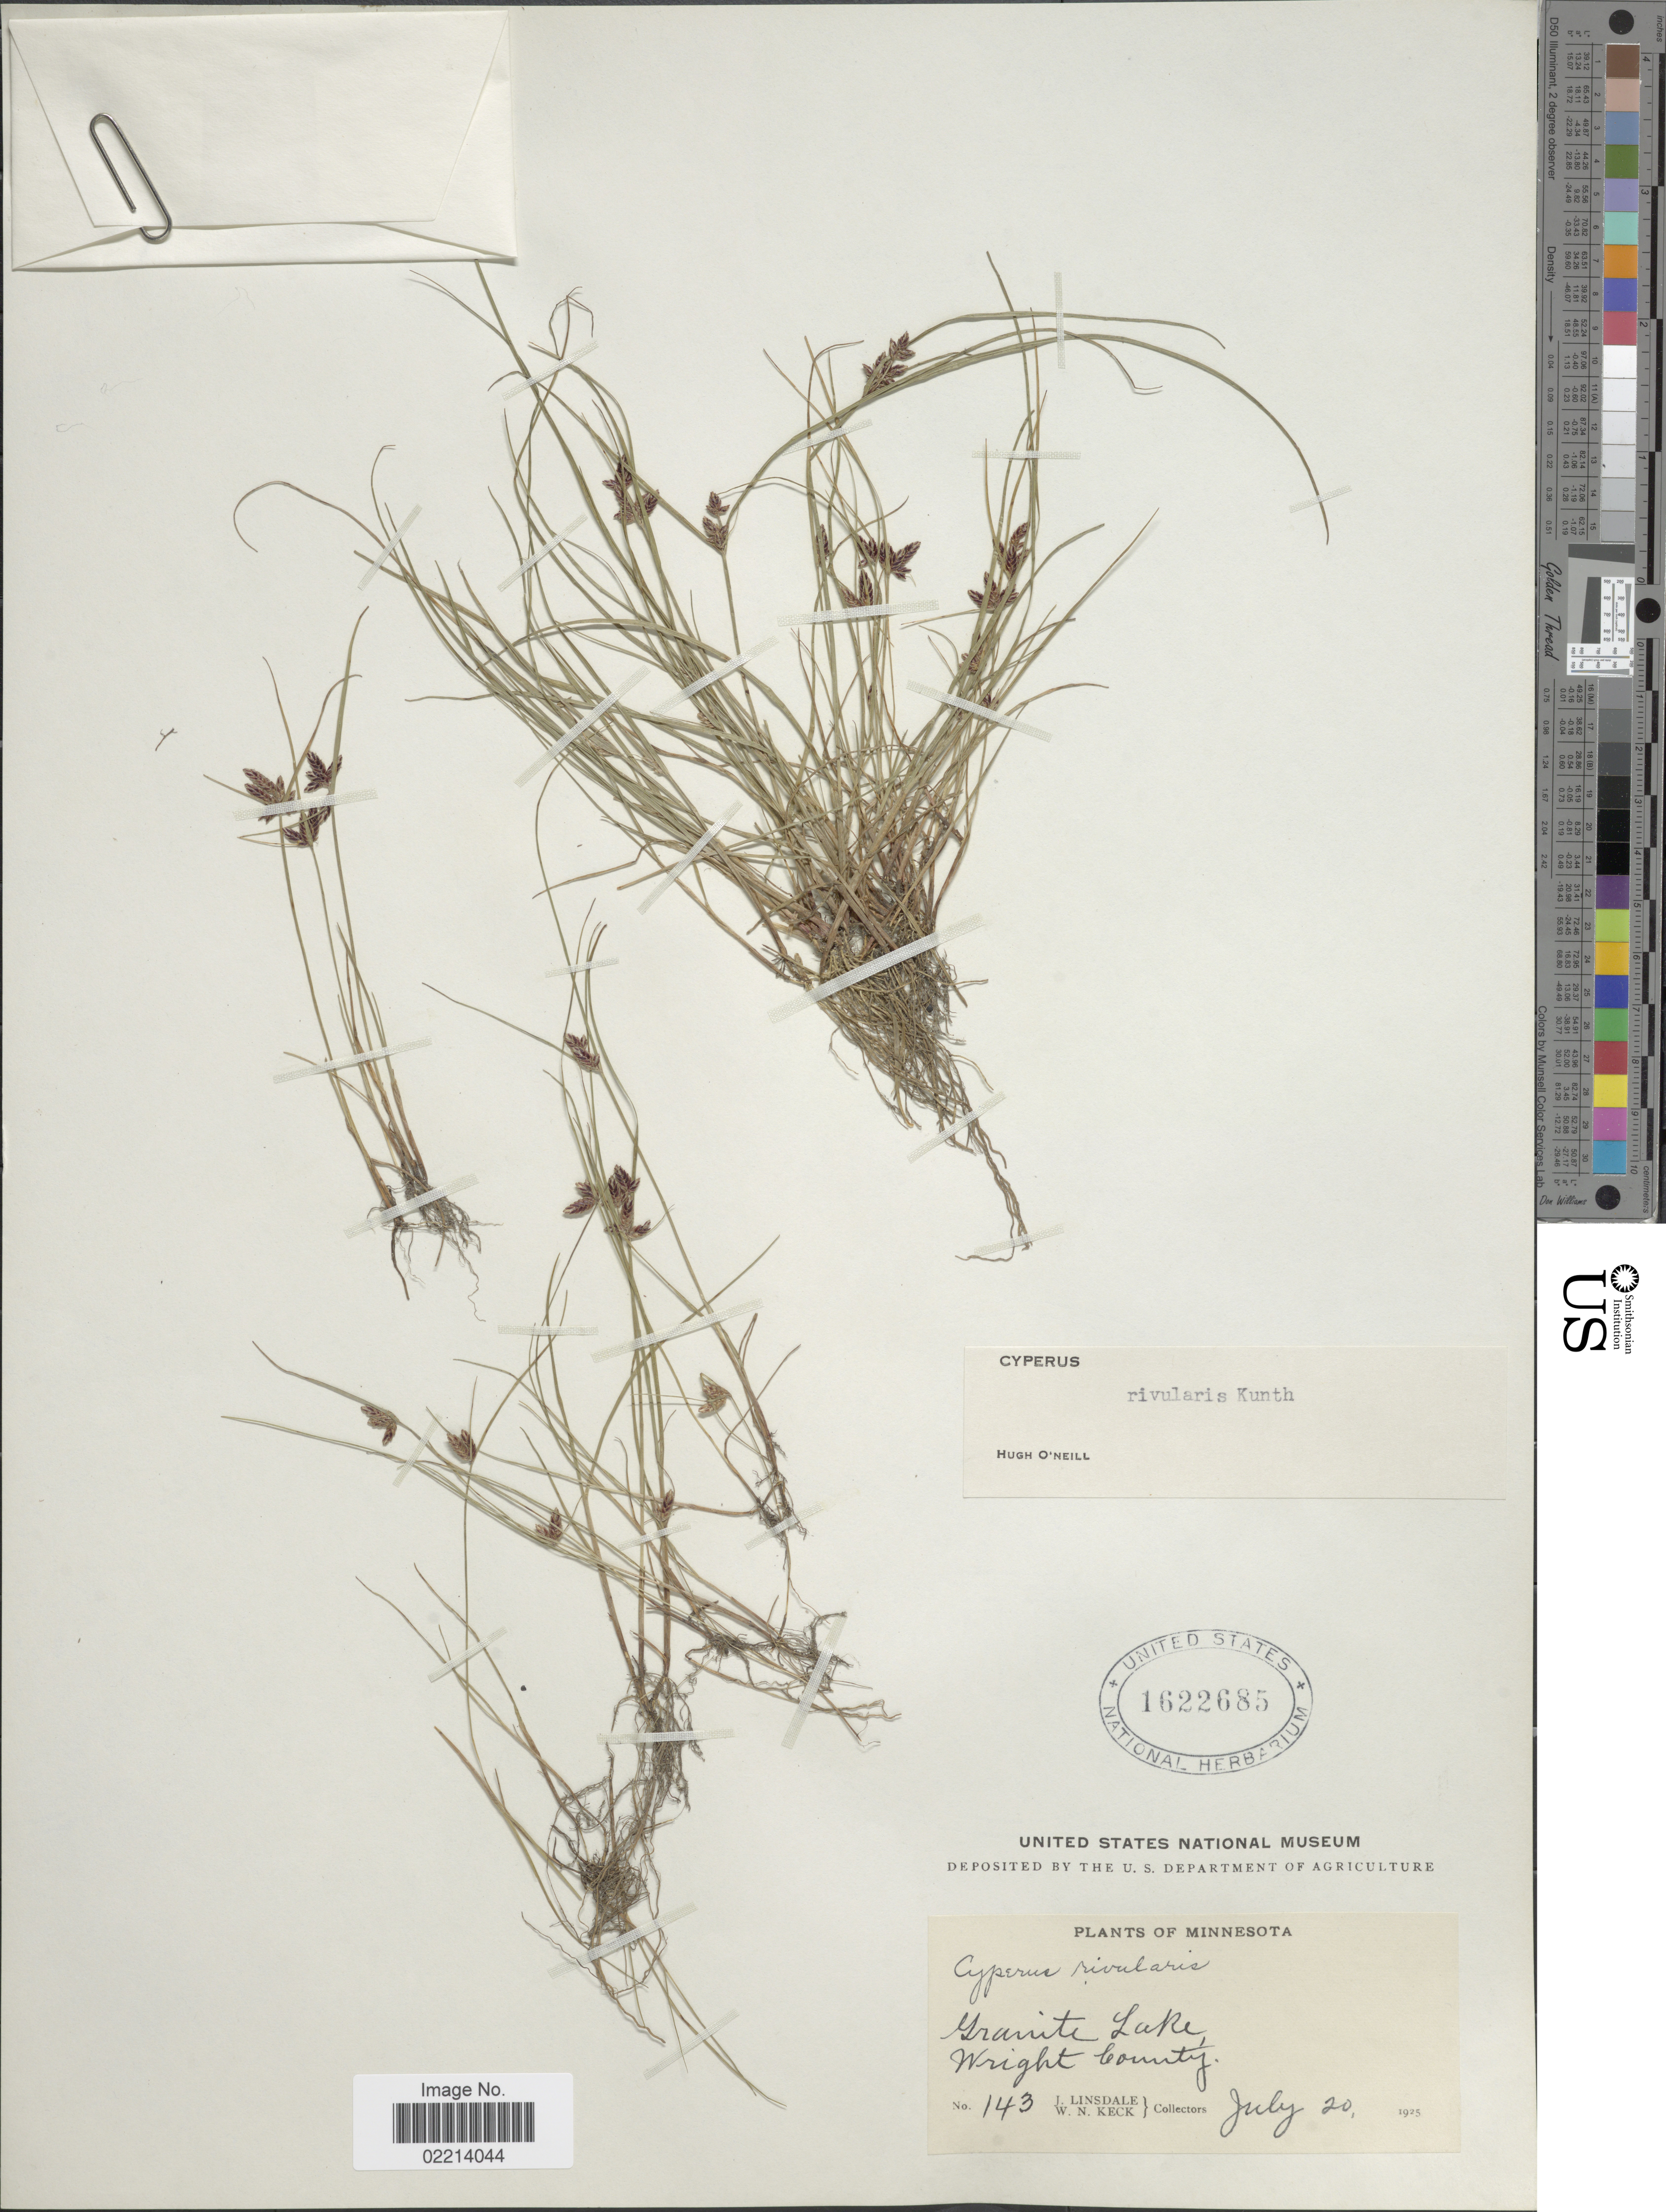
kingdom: Plantae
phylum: Tracheophyta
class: Liliopsida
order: Poales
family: Cyperaceae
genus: Cyperus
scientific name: Cyperus bipartitus Torr.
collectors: J. Linsdale & W. Keck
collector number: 143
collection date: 1925-07-20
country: United States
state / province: Minnesota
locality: Granite Lake, Wright County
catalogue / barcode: US 1622685